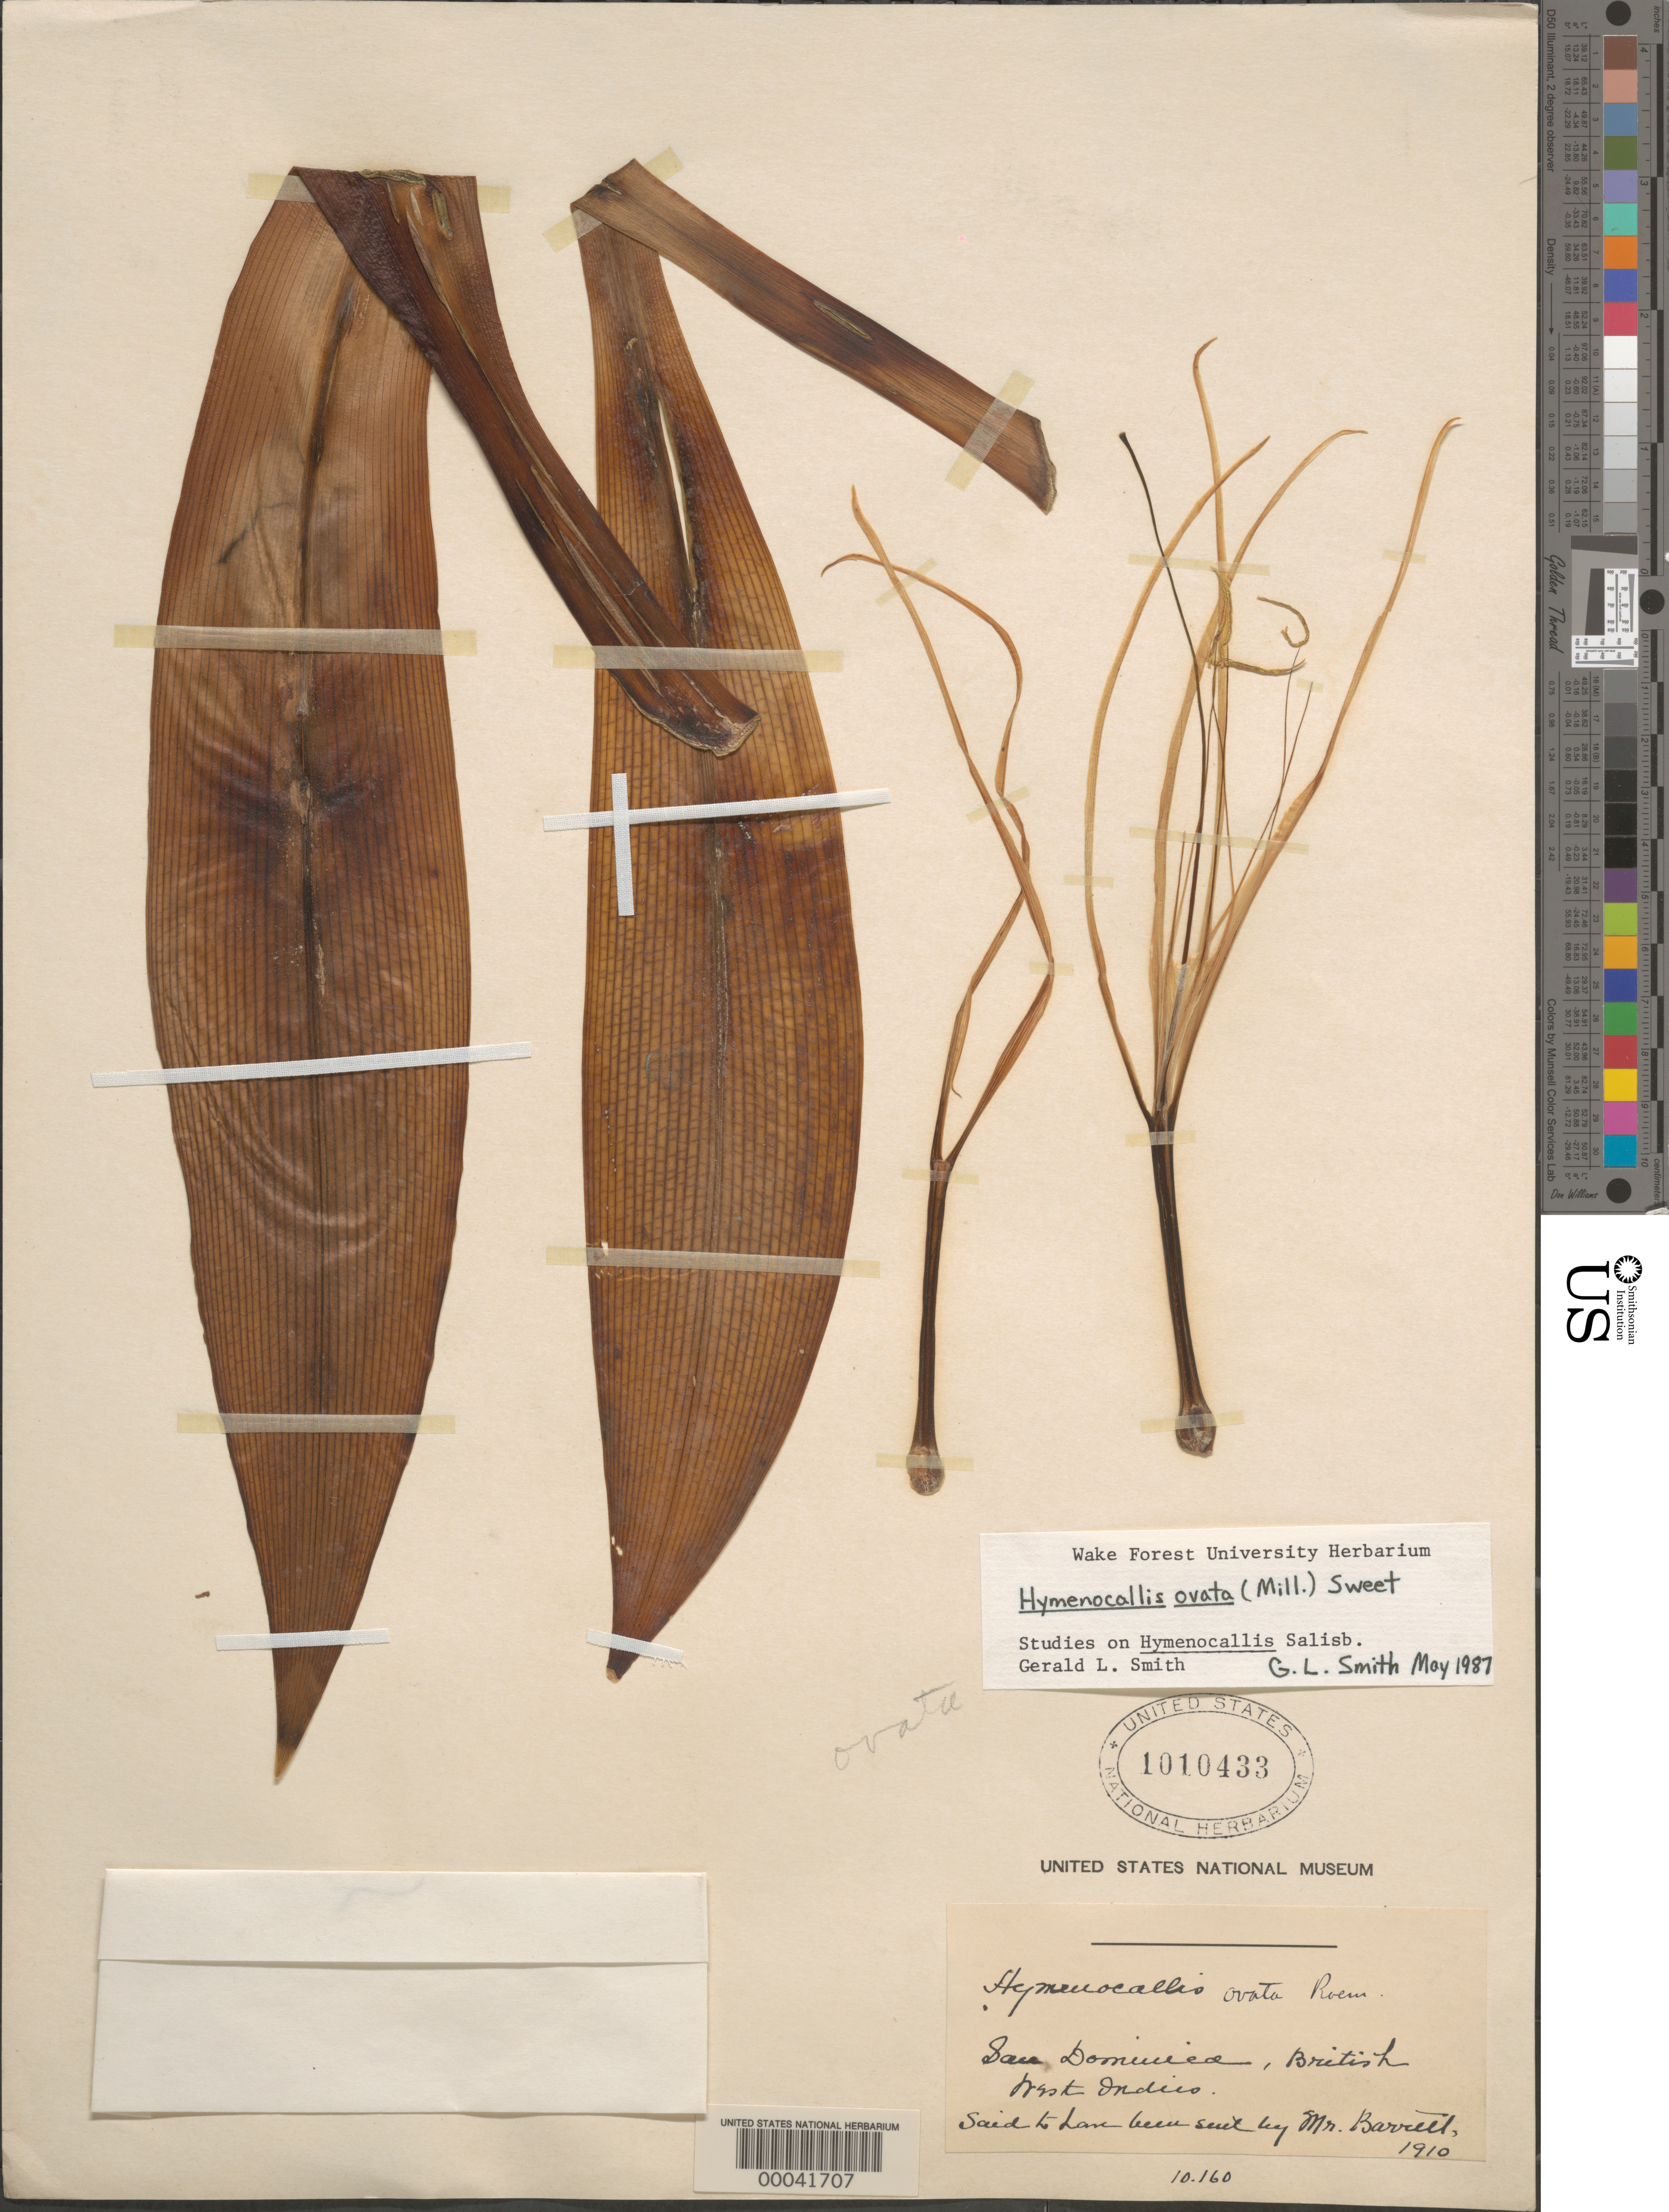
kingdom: Plantae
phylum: Tracheophyta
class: Liliopsida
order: Asparagales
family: Amaryllidaceae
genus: Hymenocallis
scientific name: Hymenocallis ovata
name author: (Mill.) M. Roem.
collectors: -. Barrett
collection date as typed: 1910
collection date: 1910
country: Dominica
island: Dominica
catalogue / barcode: US 1010433